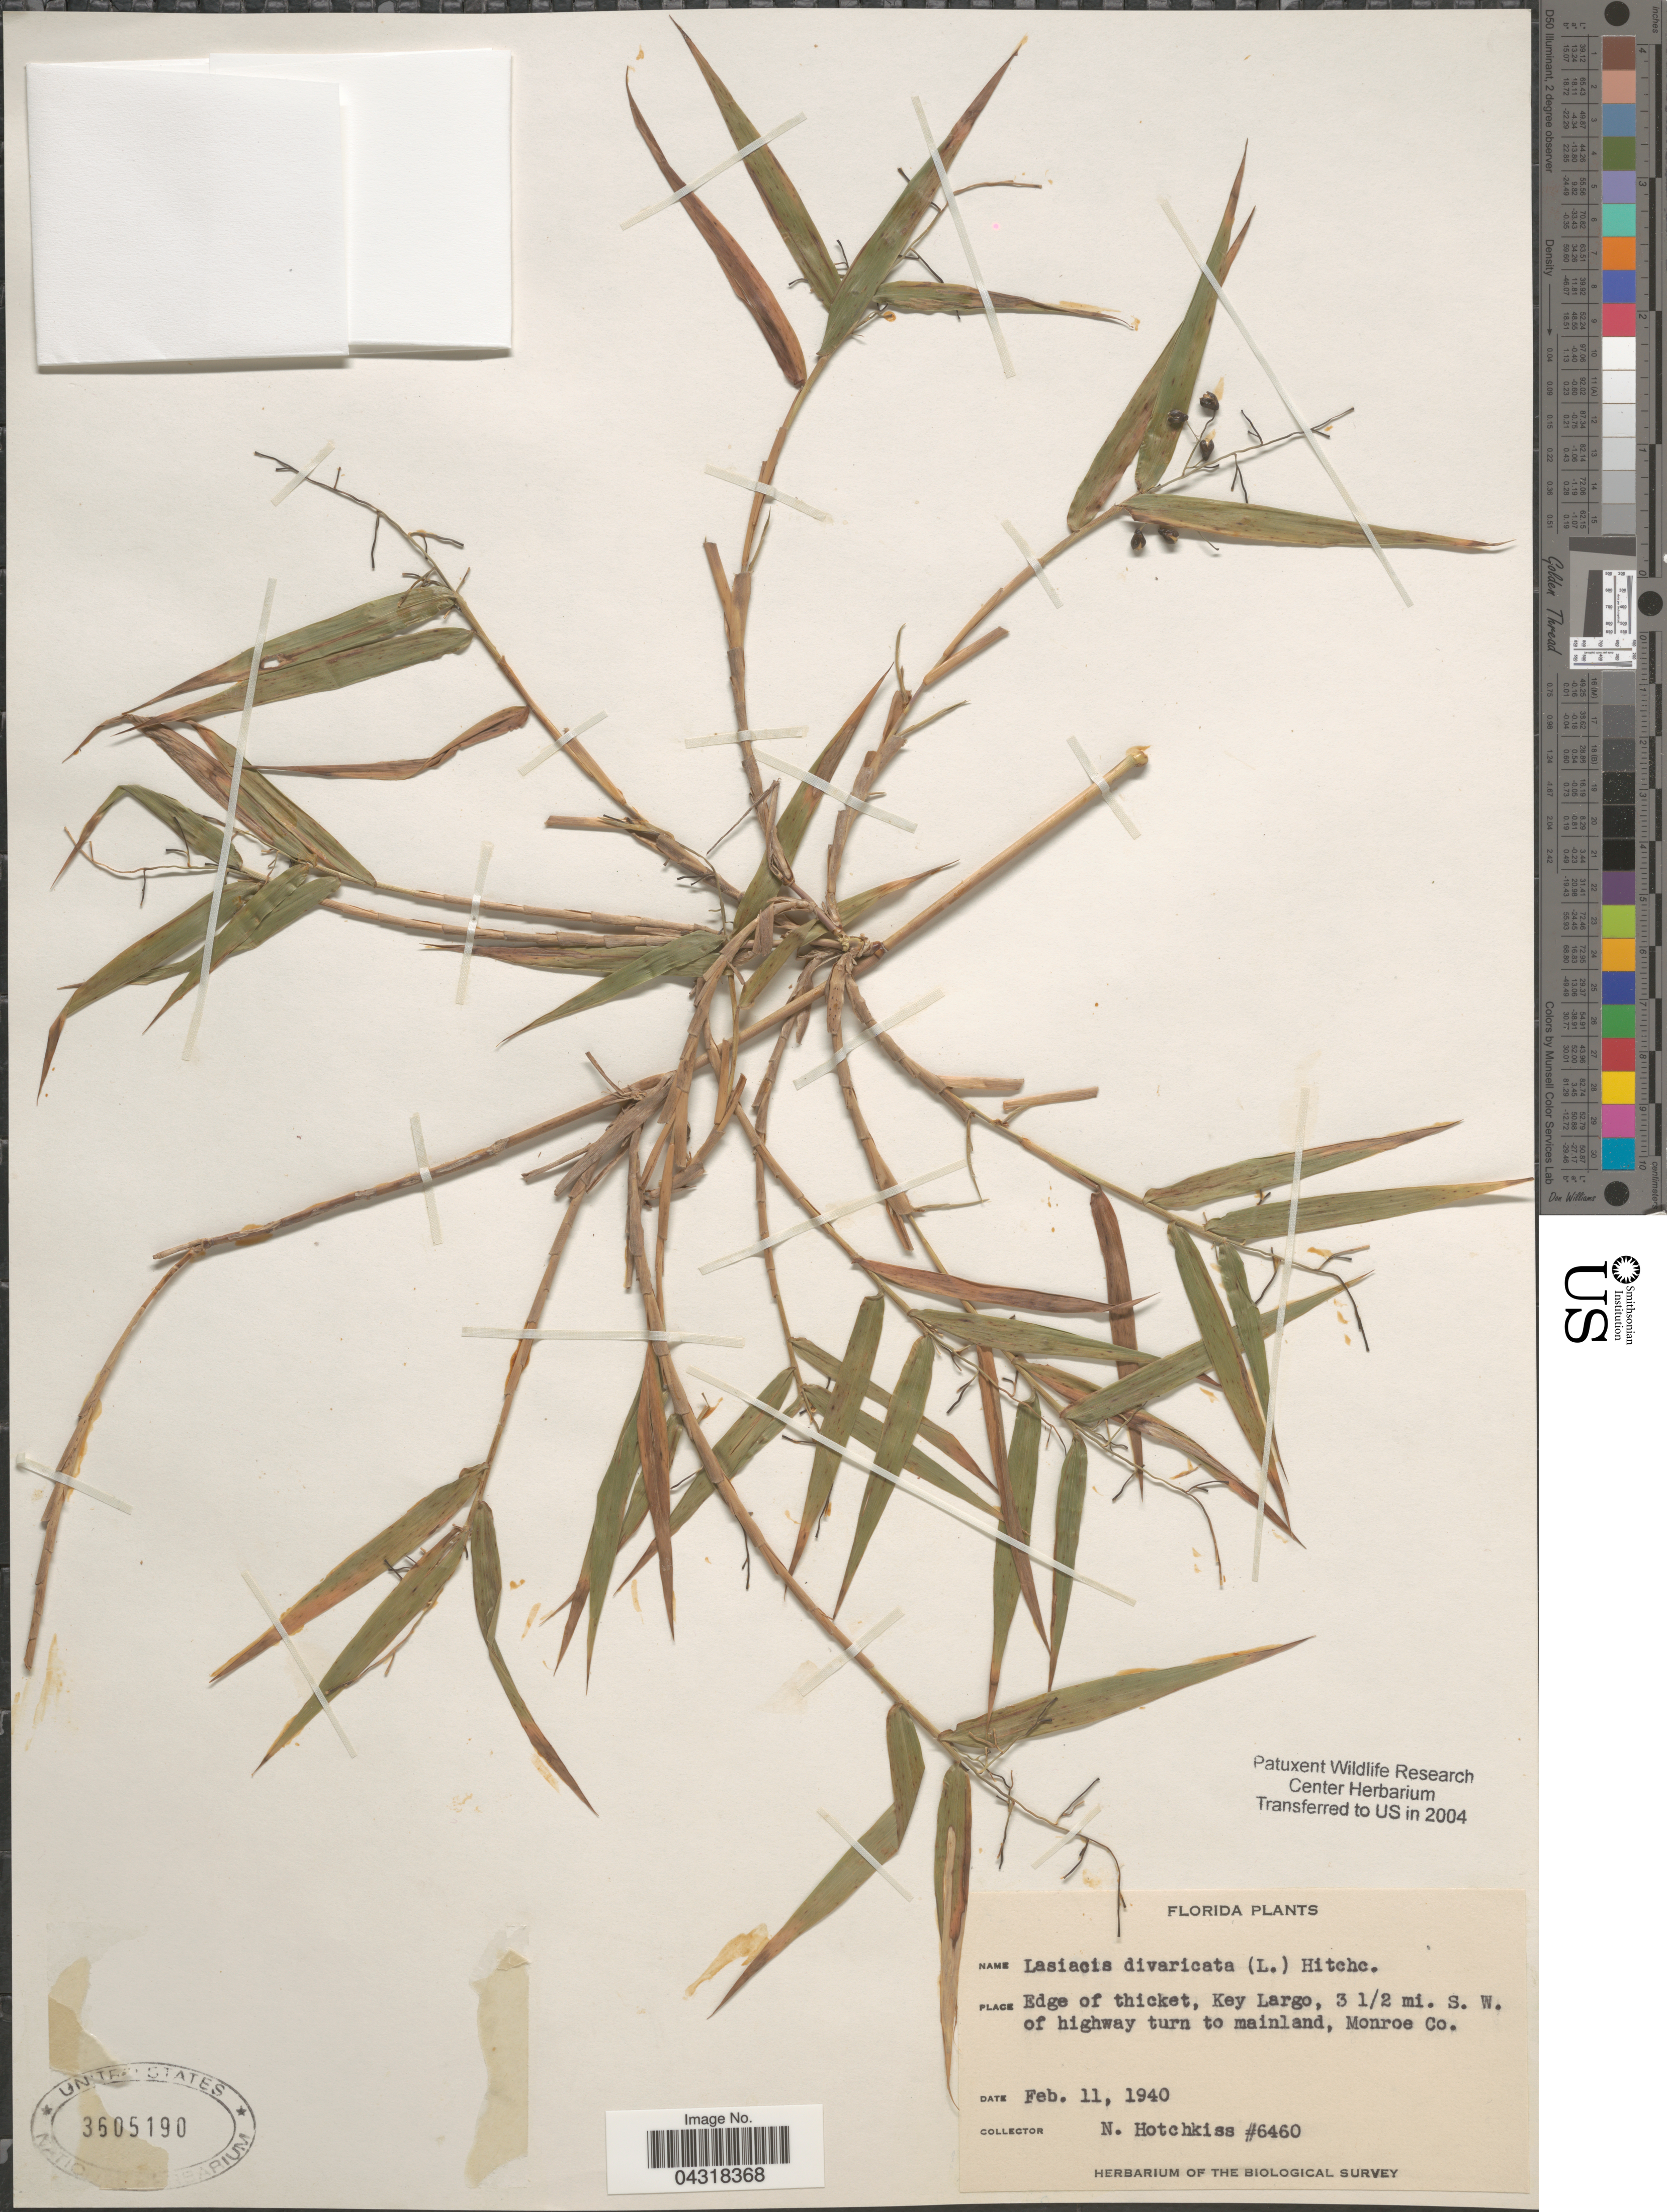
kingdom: Plantae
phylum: Tracheophyta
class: Liliopsida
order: Poales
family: Poaceae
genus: Lasiacis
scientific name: Lasiacis divaricata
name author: (L.) Hitchc.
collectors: N. Hotchkiss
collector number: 6460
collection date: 1940-02-11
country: United States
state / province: Florida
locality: Edge of thicket, Key Largo, 3 1/2 mi. S. W. of highway turn to mainland, Monroe Co. The Biological Survey.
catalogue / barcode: US 3605190